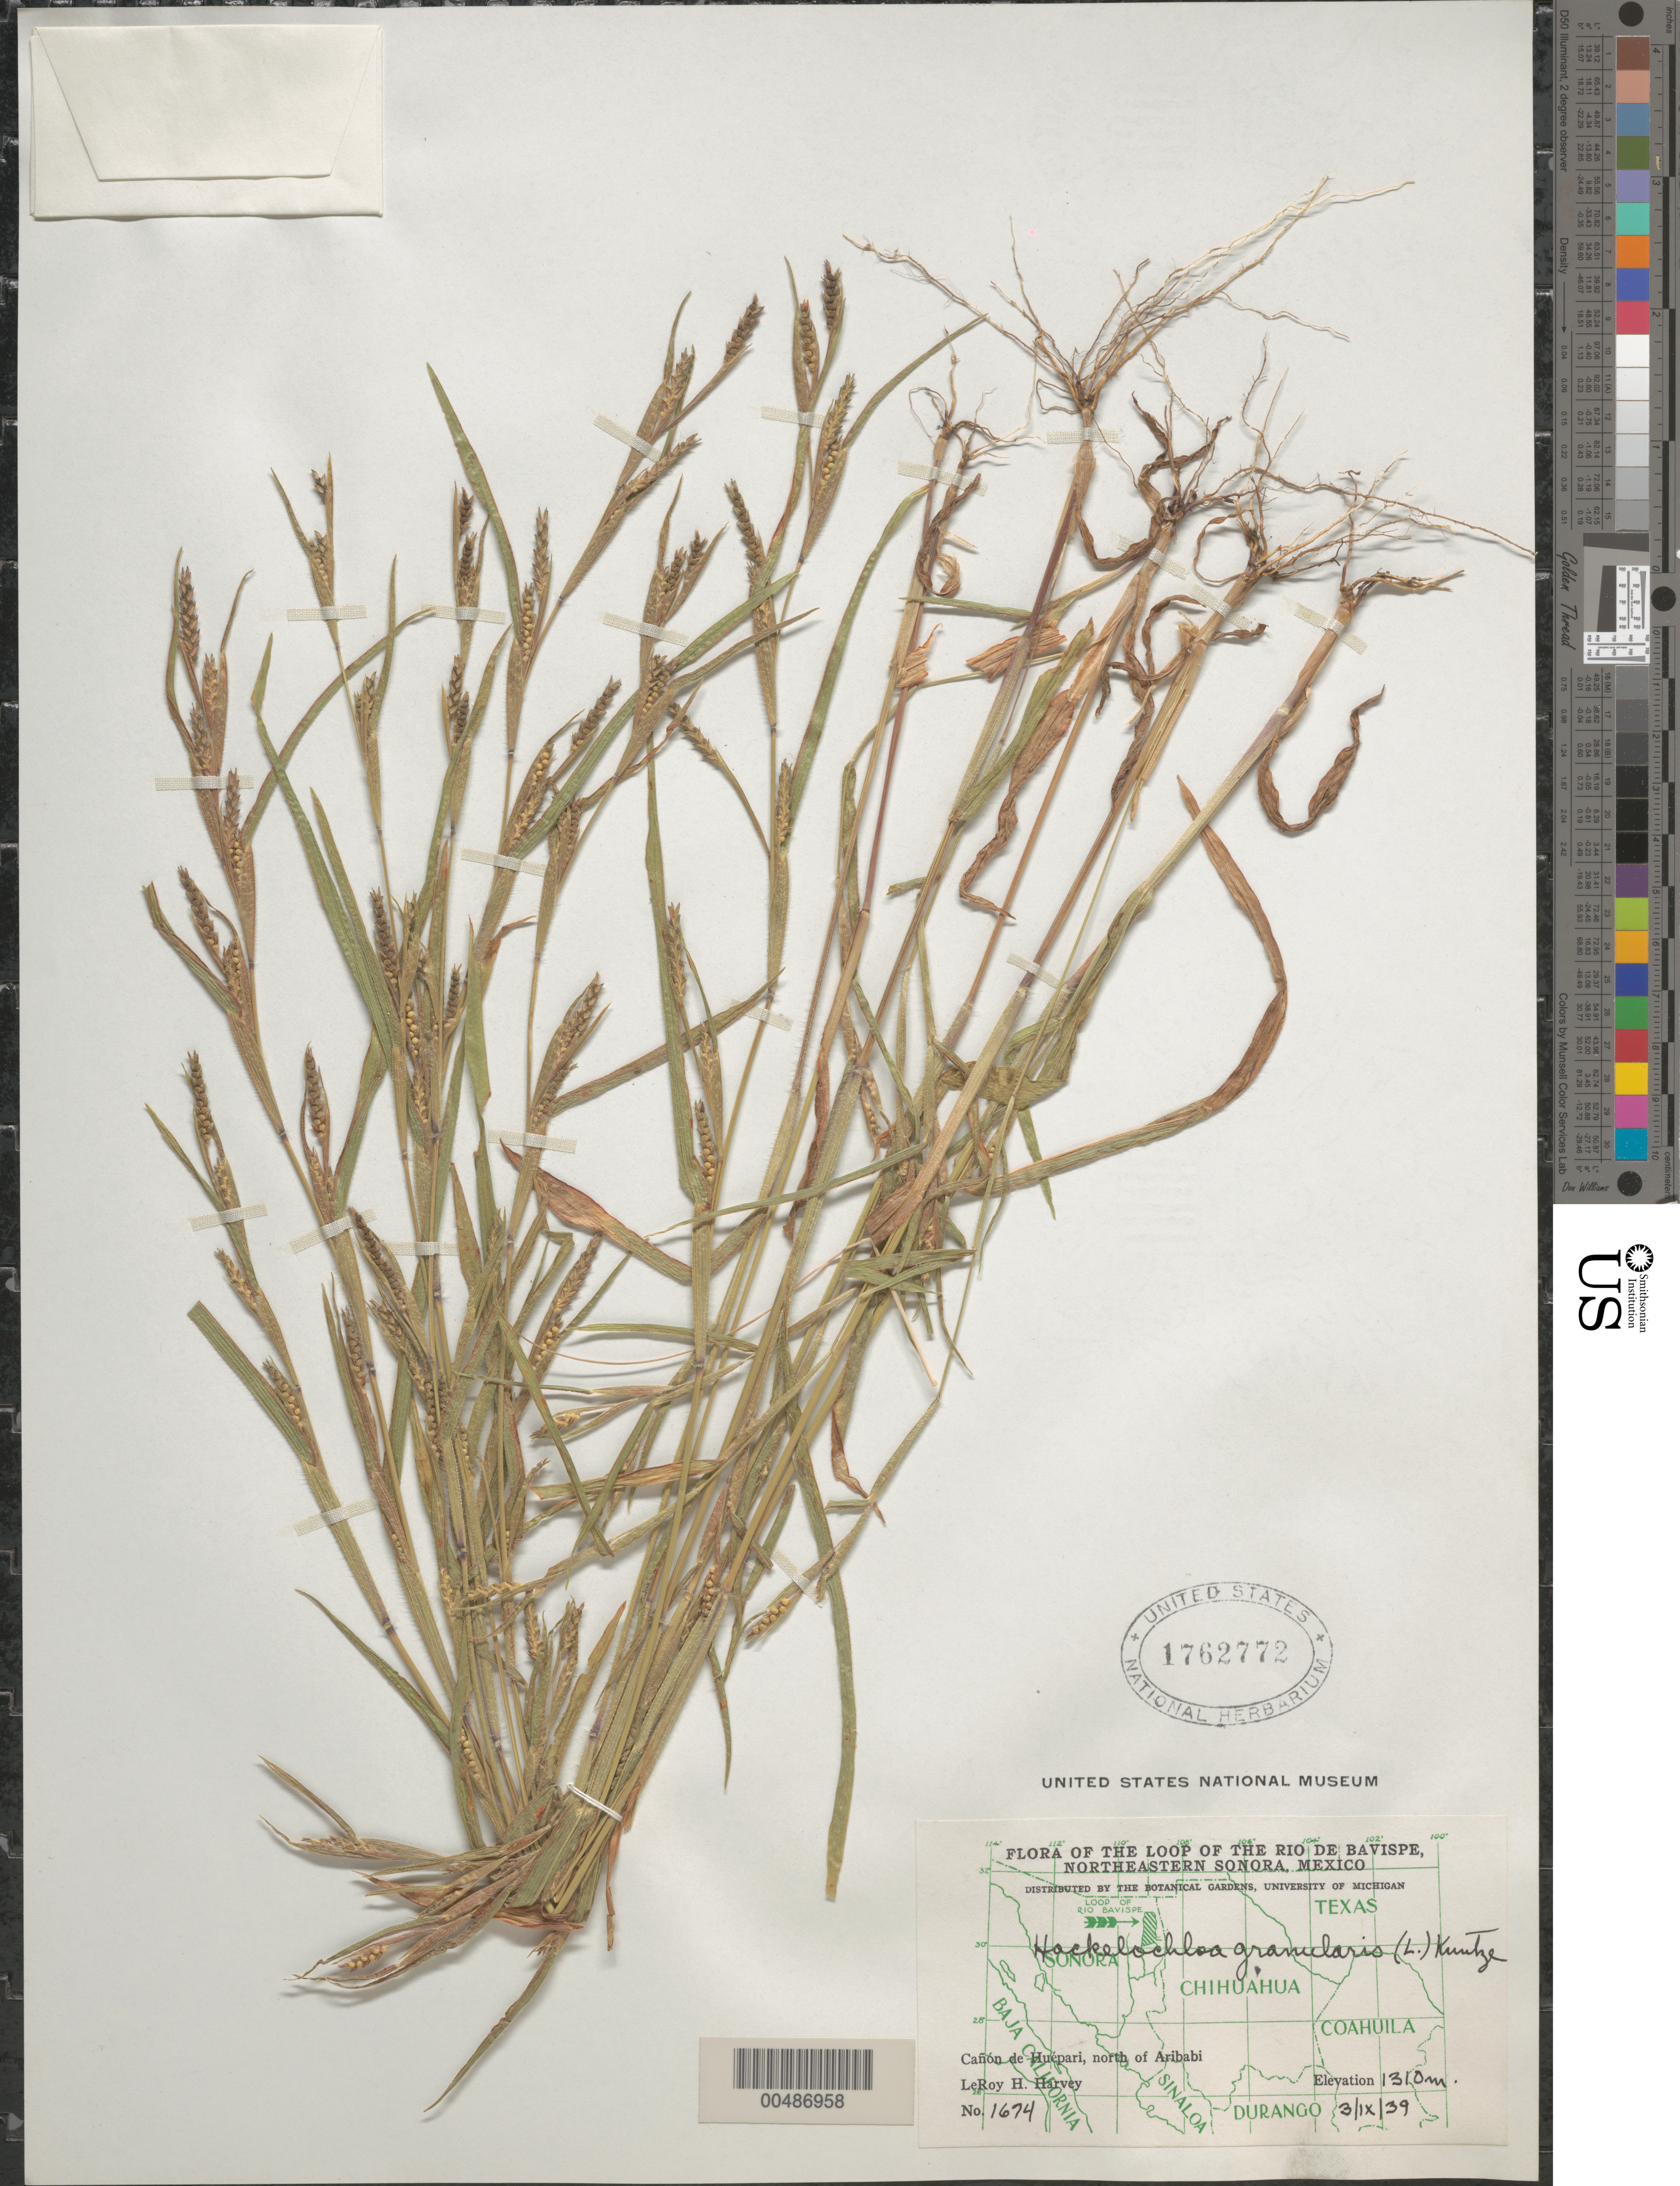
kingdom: Plantae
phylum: Tracheophyta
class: Liliopsida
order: Poales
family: Poaceae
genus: Hackelochloa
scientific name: Hackelochloa granularis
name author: (L.) Kuntze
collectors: L. H. Harvey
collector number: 1674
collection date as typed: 3 Sep 1939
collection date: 1939-09-03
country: Mexico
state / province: Sonora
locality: Loop of the Rio de Bavispe, NE Sonora, Ca¤¢n de Hu‚pari, N of Aribabi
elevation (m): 1310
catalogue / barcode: US 1762772